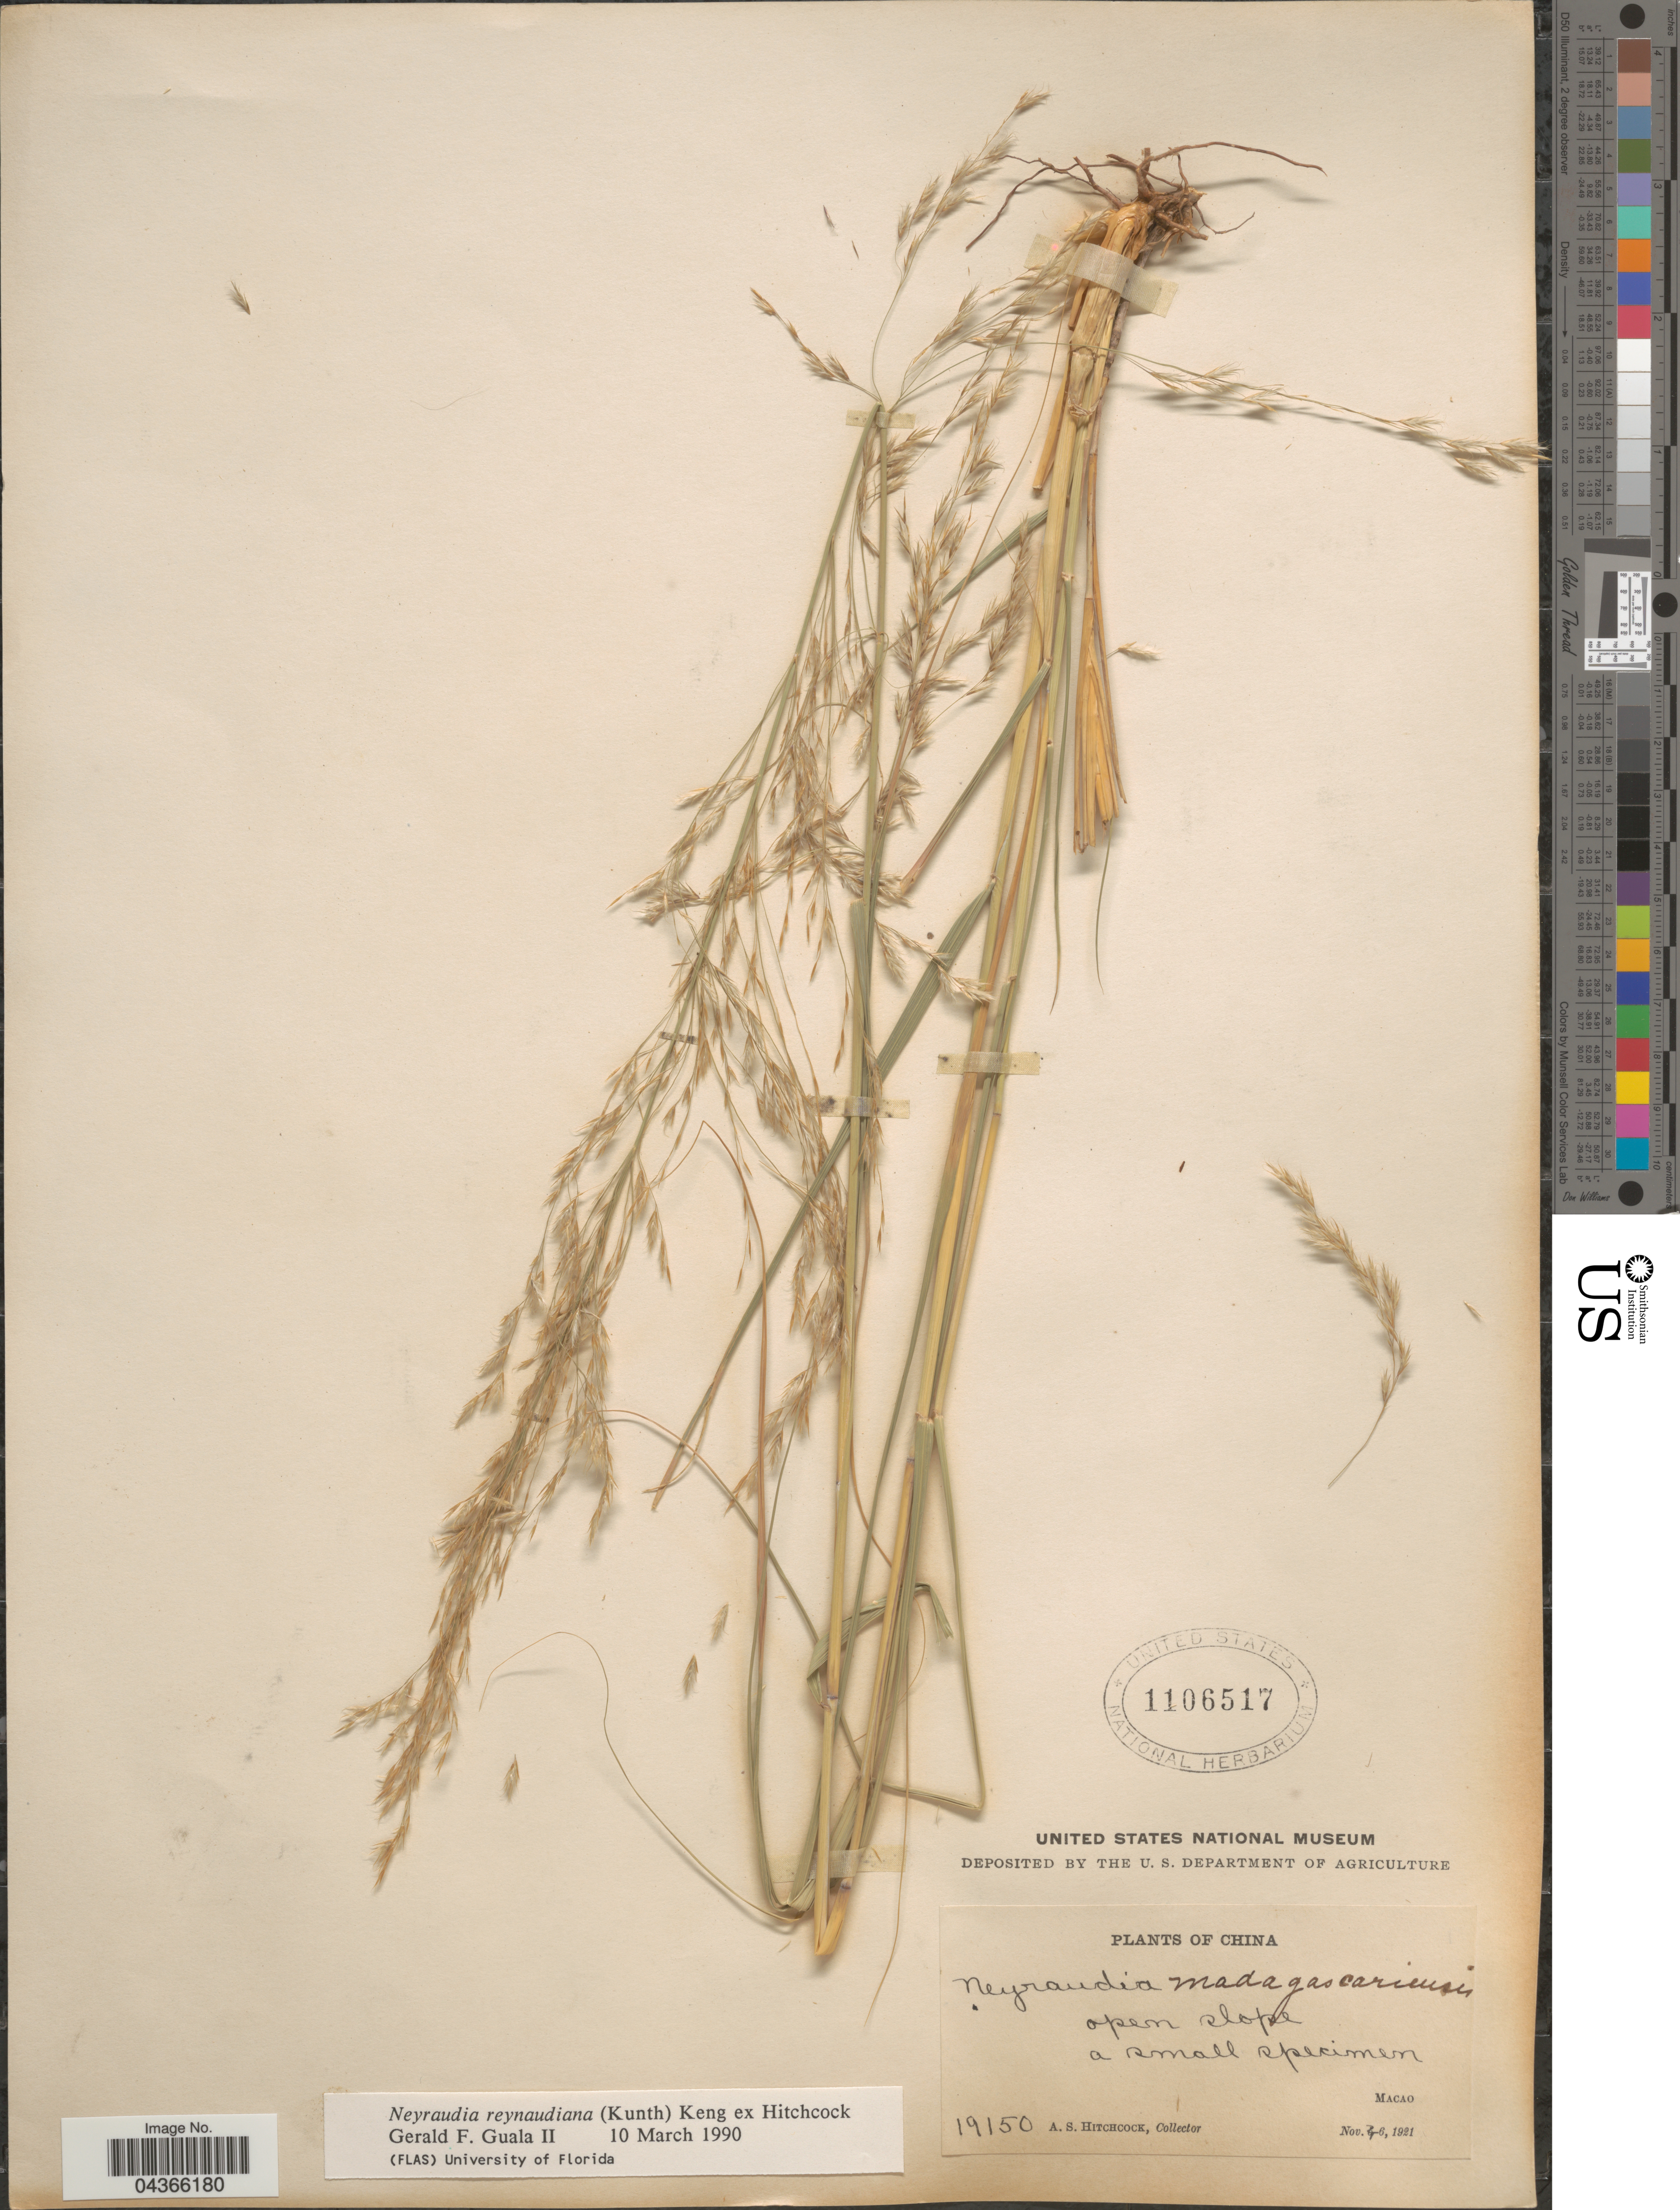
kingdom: Plantae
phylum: Tracheophyta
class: Liliopsida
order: Poales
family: Poaceae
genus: Neyraudia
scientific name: Neyraudia reynaudiana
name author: (Kunth) Keng ex Hitchc.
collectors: A. S. Hitchcock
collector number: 19150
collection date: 1921-11-06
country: China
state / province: Macau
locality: Macao.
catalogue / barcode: US 1106517